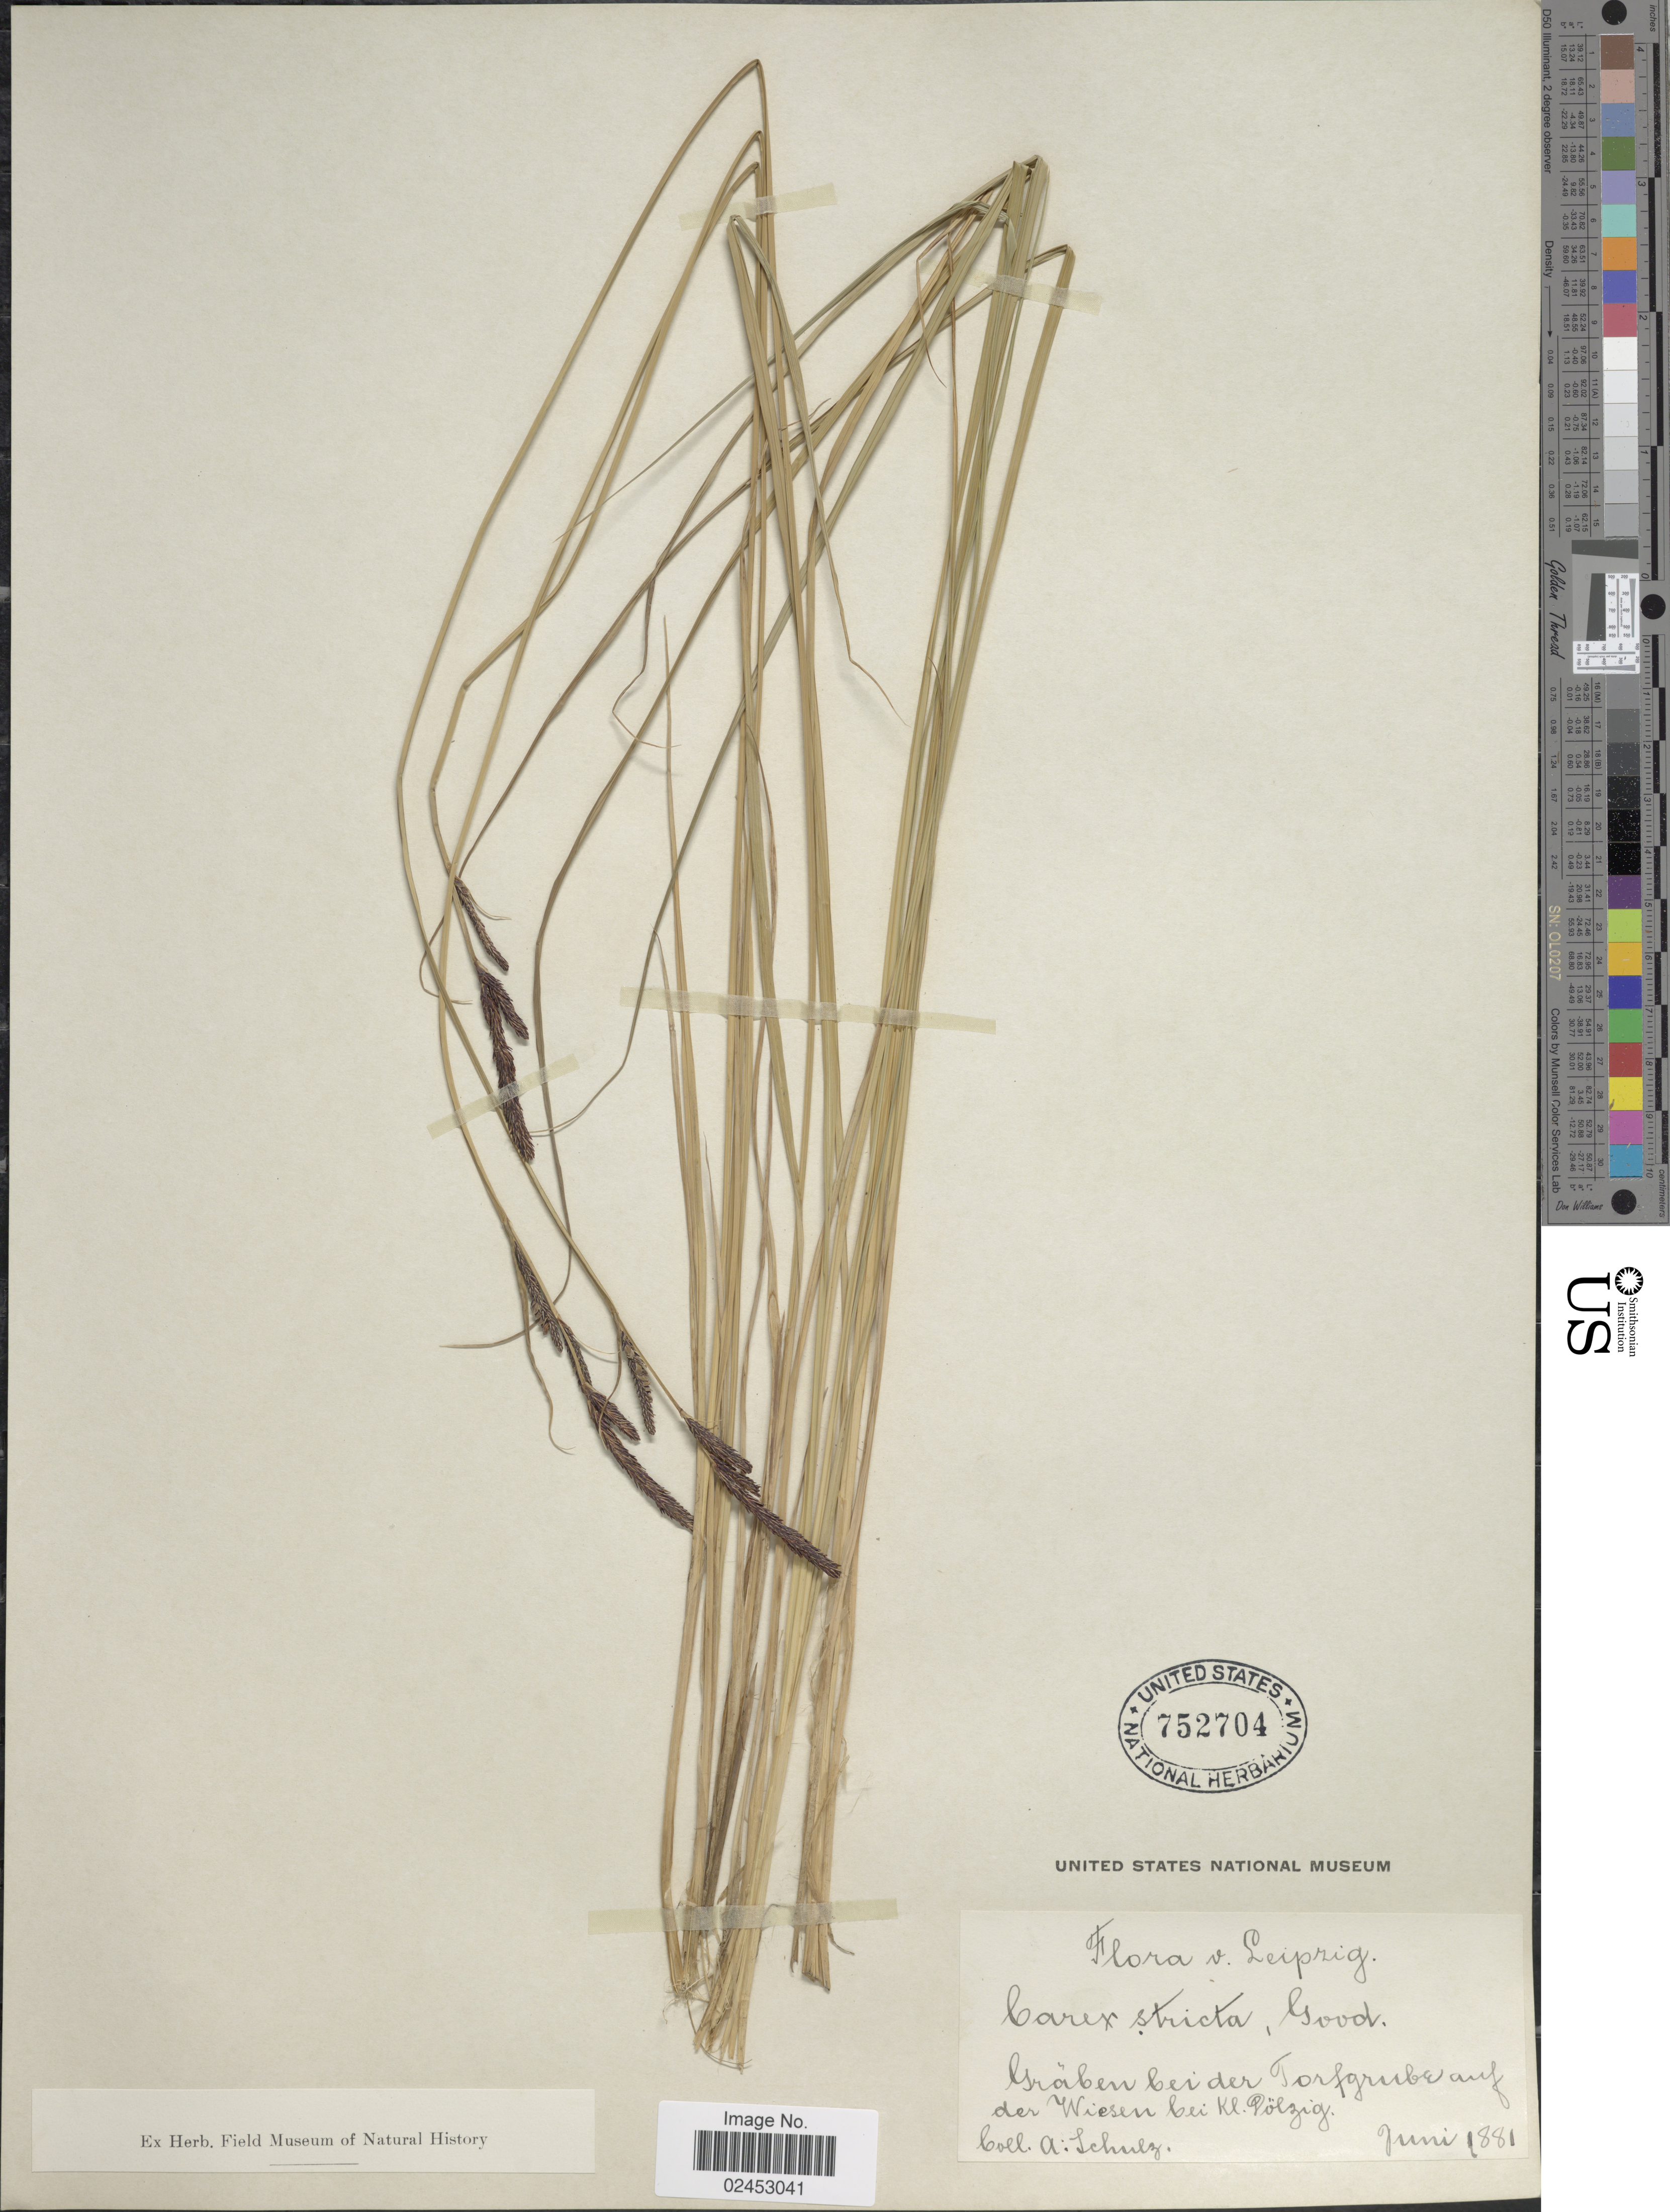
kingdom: Plantae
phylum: Tracheophyta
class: Liliopsida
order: Poales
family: Cyperaceae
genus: Carex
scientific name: Carex stricta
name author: Lam.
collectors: A. Schulz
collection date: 1881-06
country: Germany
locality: Leipzig, Graben Ceider Torfgrube auf der Wiesen bei Kl. Polzig.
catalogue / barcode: US 752704